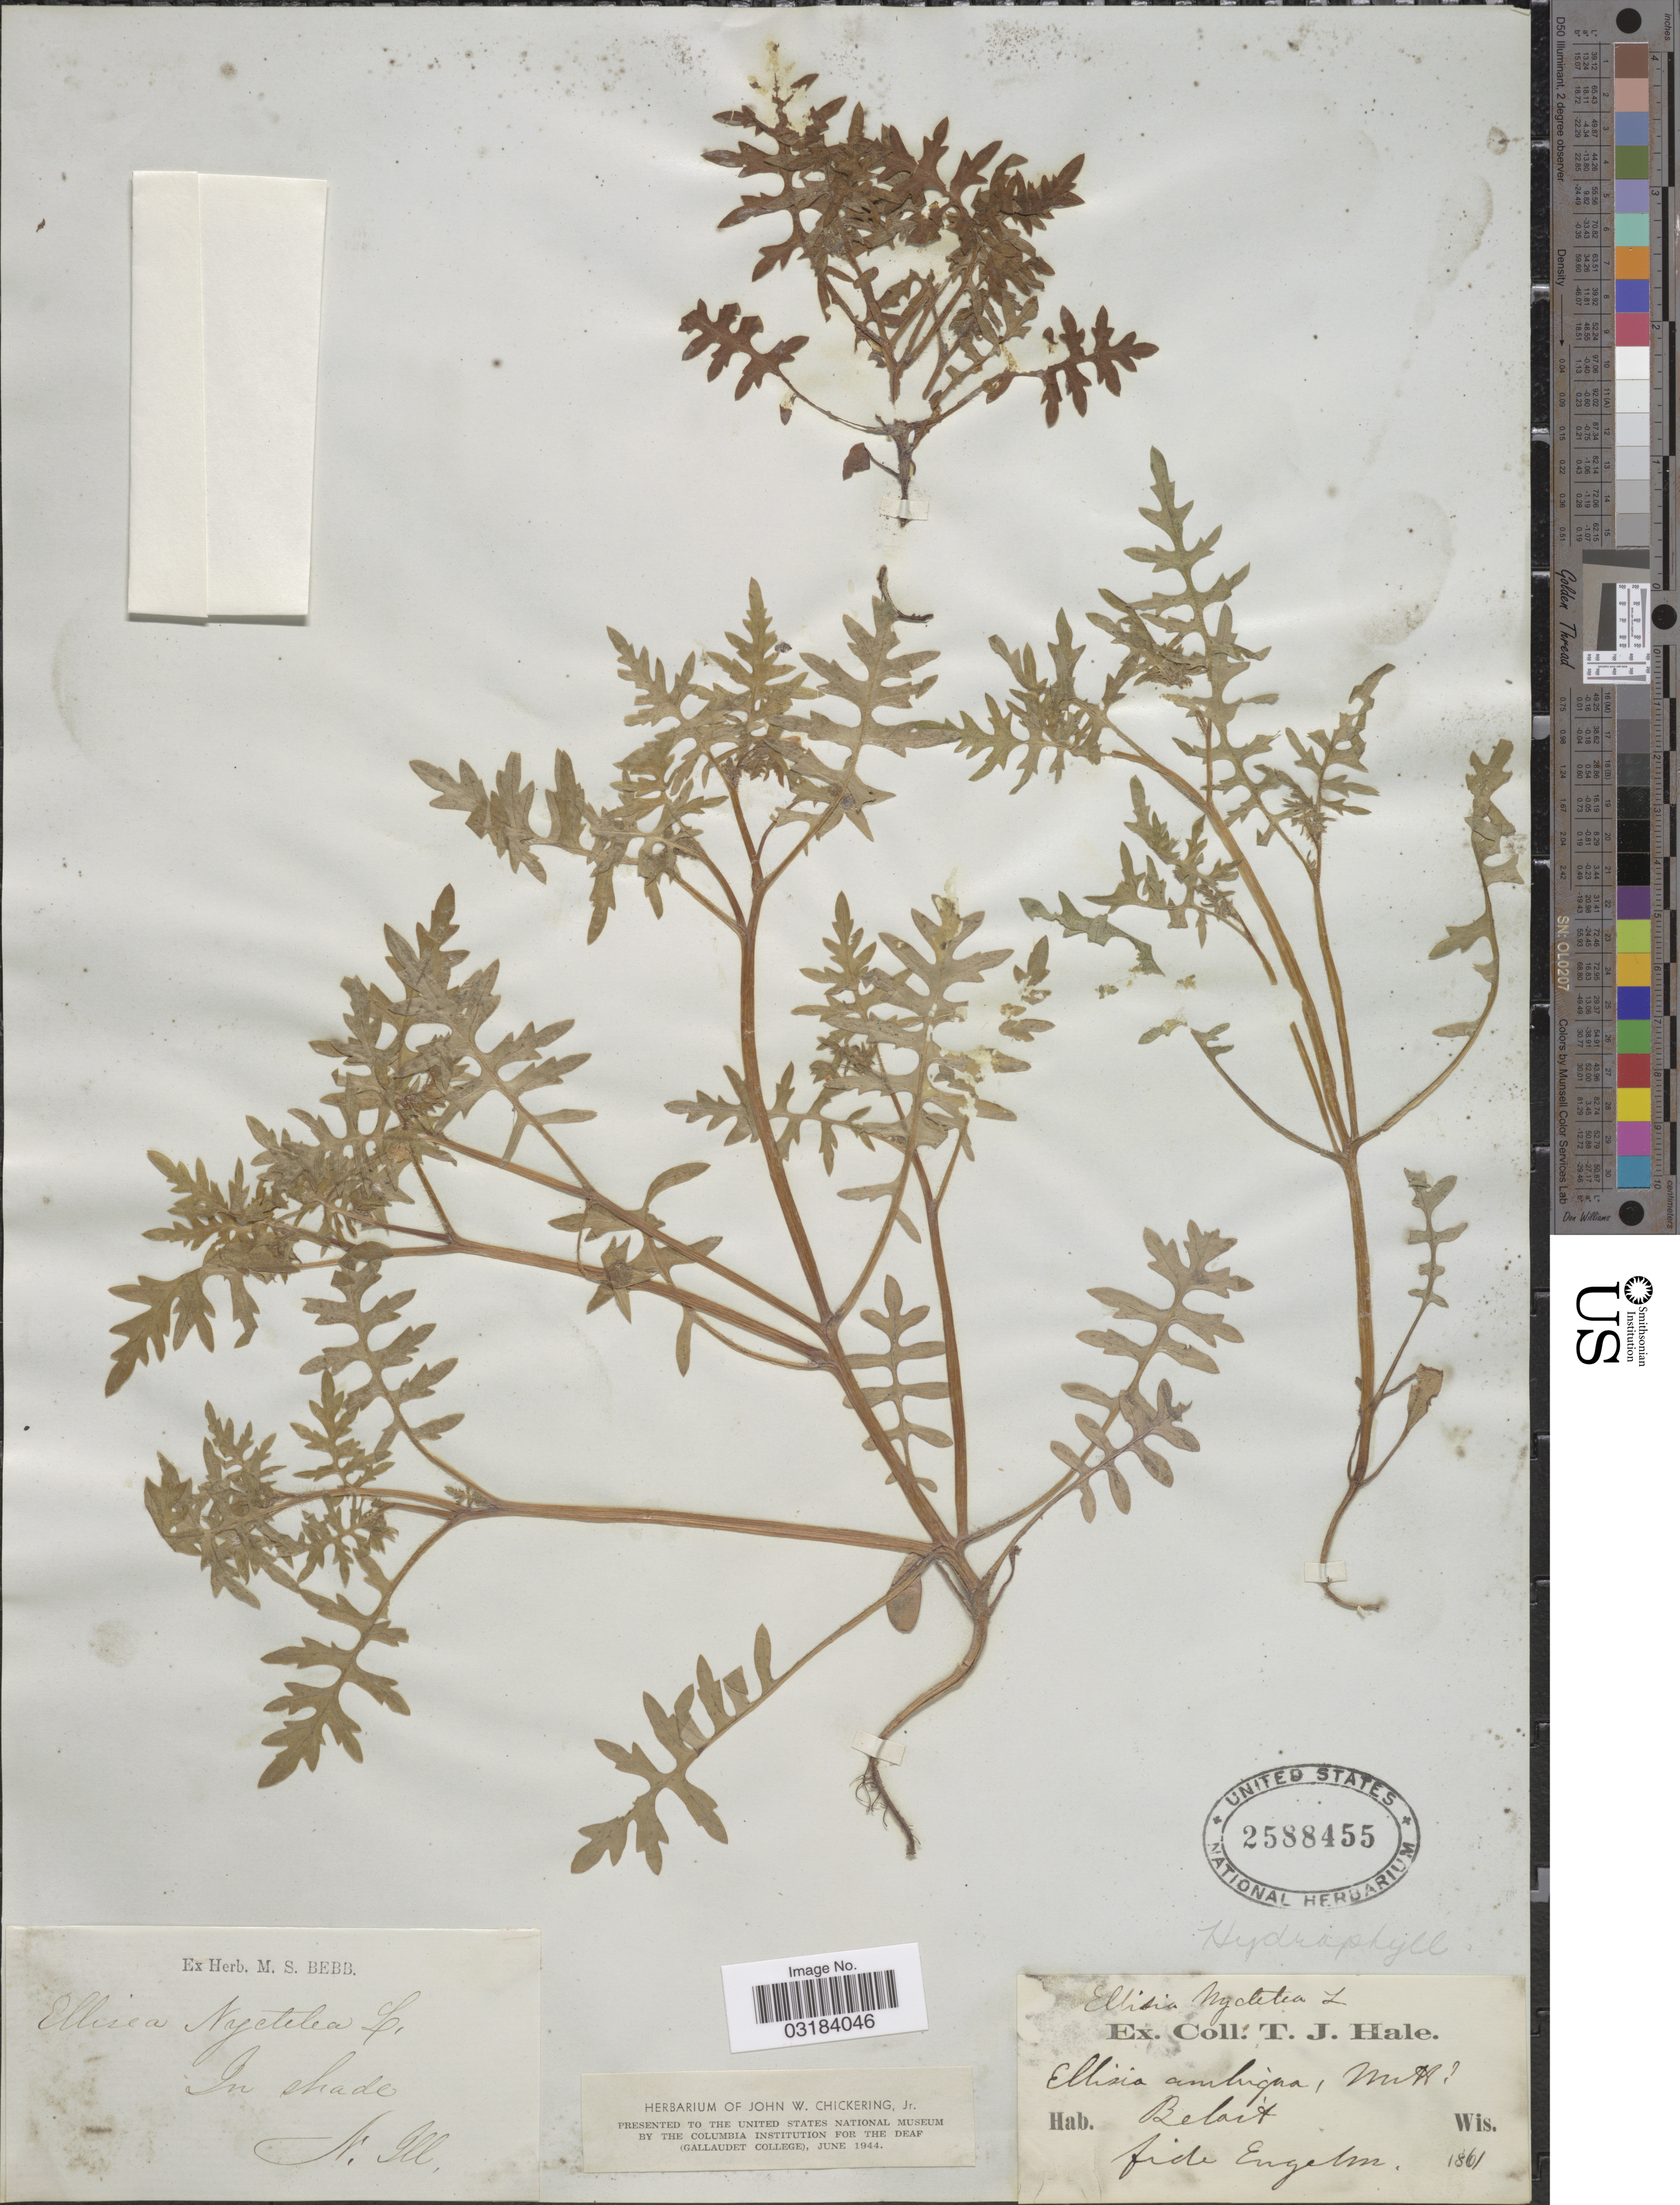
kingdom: Plantae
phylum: Tracheophyta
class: Magnoliopsida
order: Boraginales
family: Hydrophyllaceae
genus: Ellisia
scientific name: Ellisia nyctelea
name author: L.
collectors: T. Hale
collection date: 1861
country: United States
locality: N. Ill., Beloit, Wis.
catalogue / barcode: US 2588455